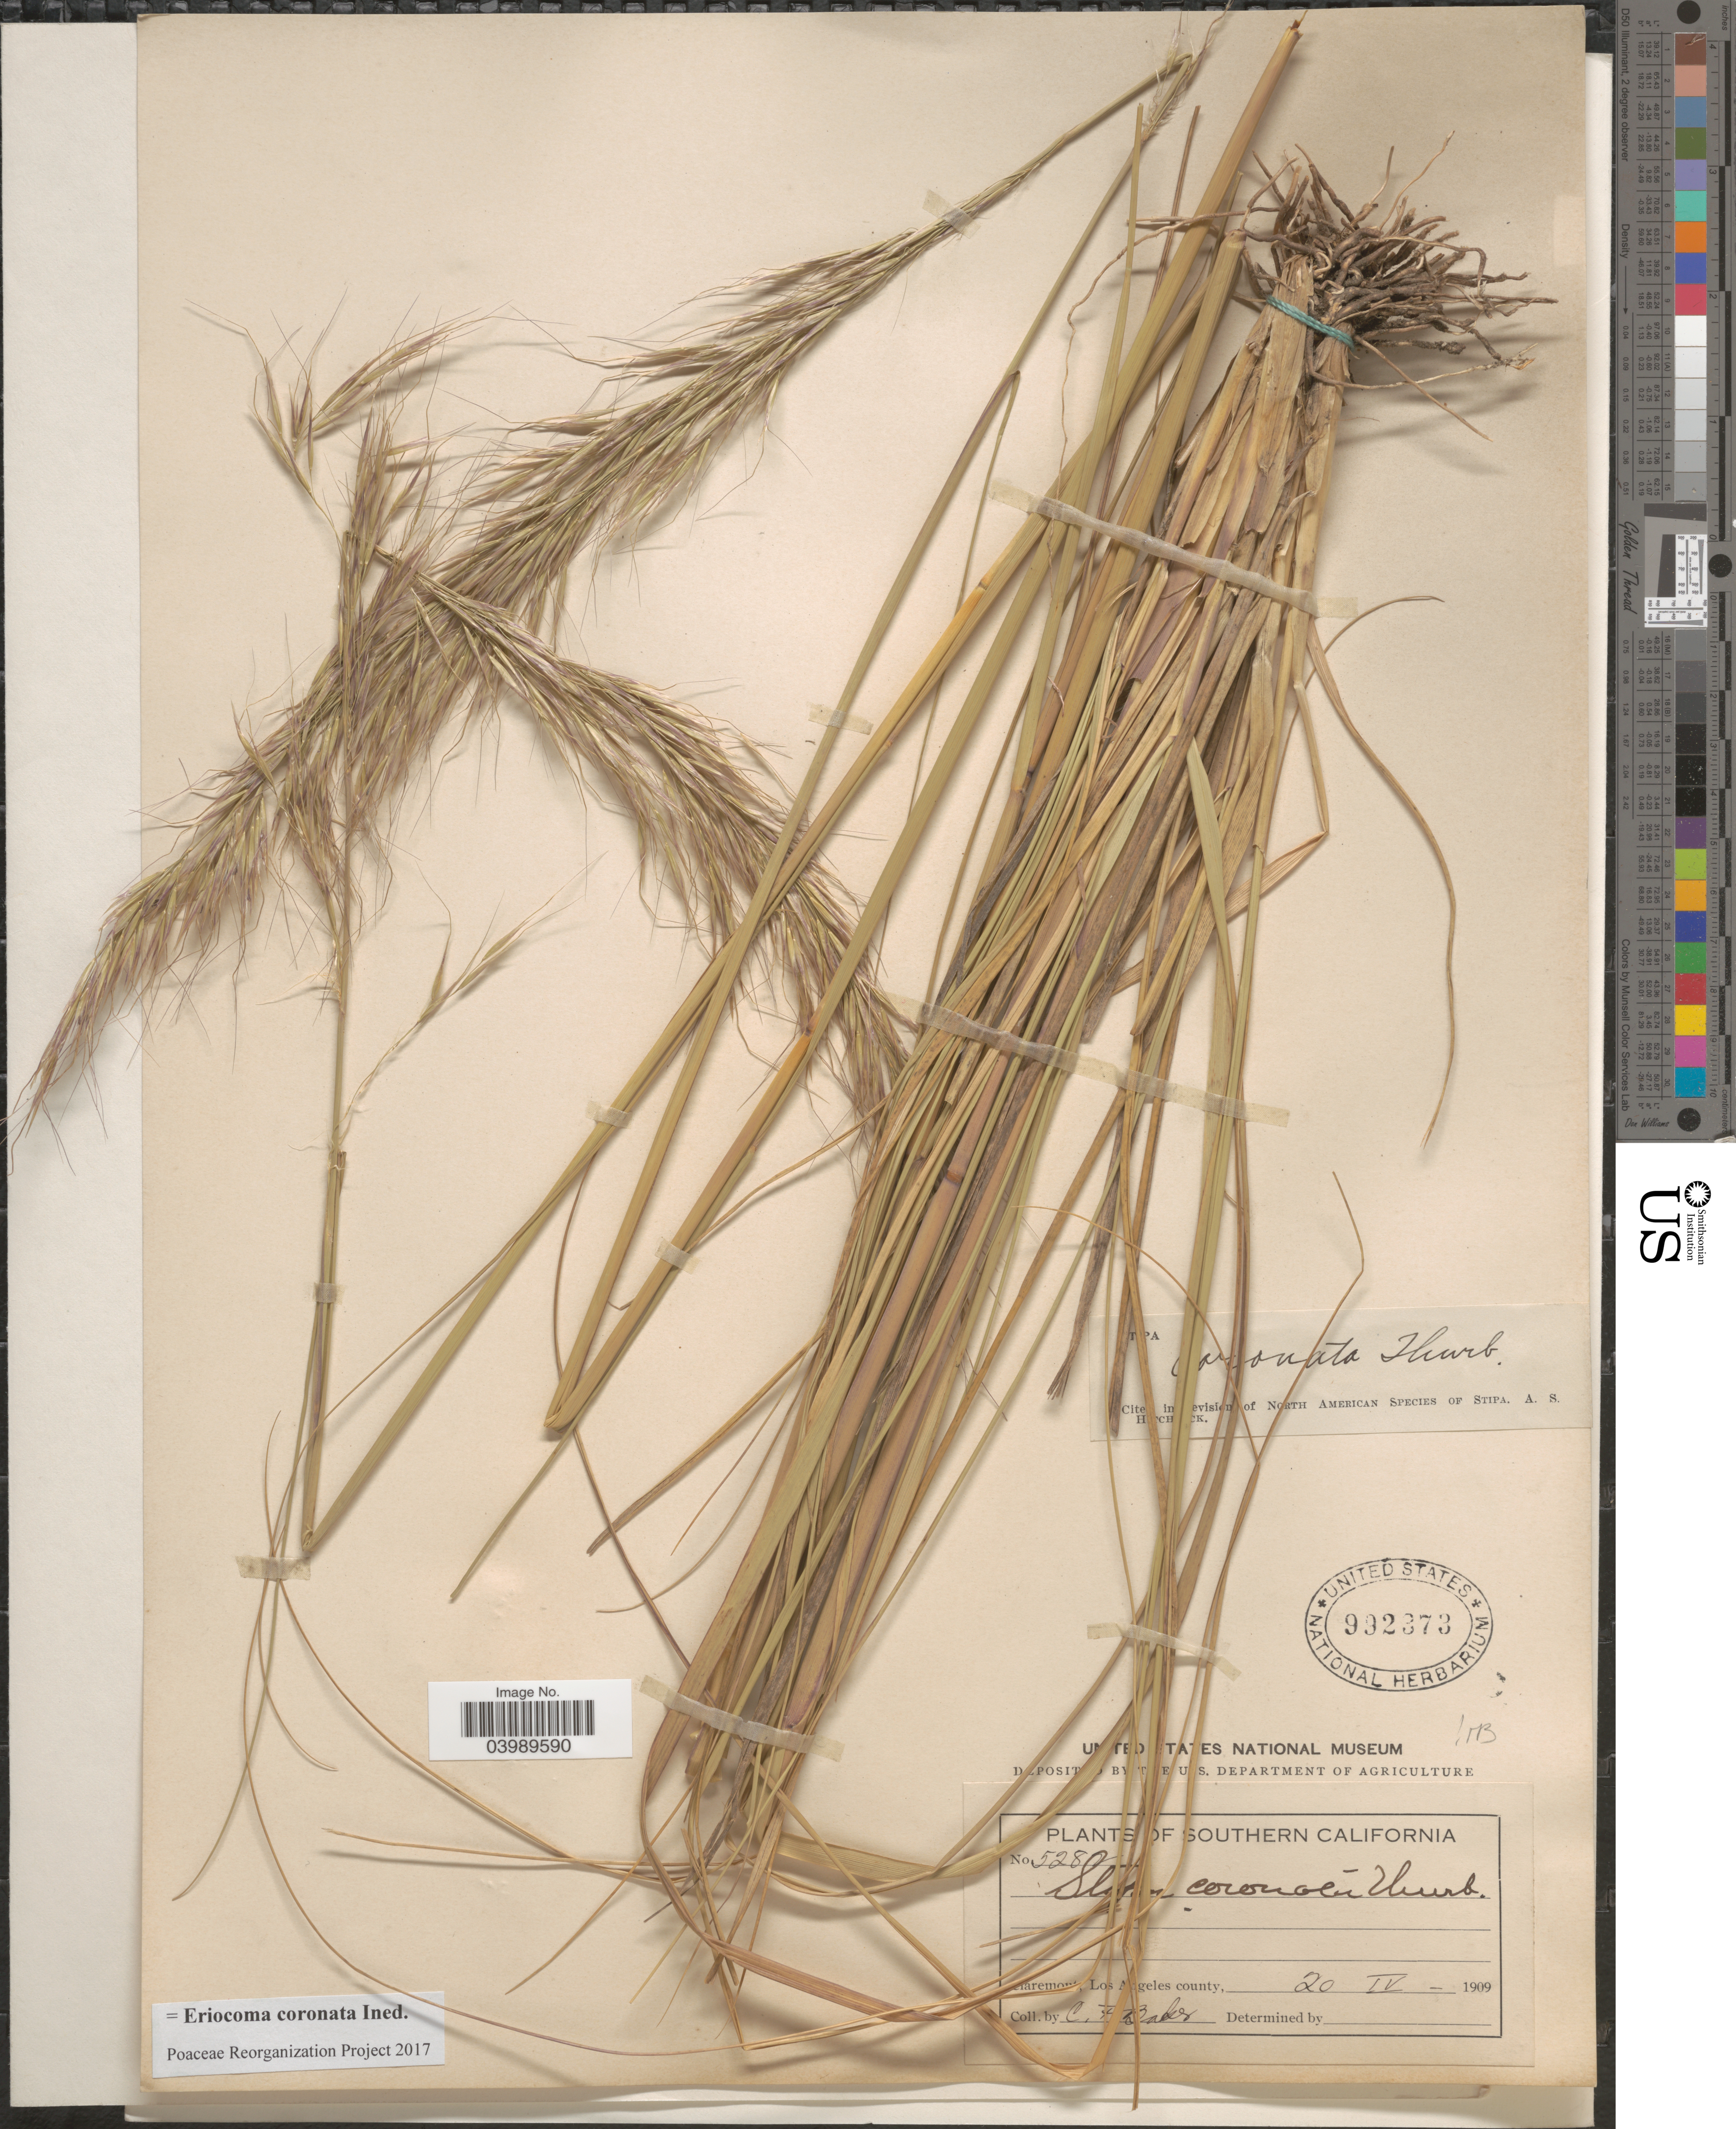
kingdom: Plantae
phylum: Tracheophyta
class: Liliopsida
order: Poales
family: Poaceae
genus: Eriocoma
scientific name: Eriocoma coronata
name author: (Thurb.) Romasch.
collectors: C. F. Baker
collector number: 528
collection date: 1909-04-20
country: United States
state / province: California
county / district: Los Angeles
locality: Southern California. Claremont, Los Angeles county.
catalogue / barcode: US 992373